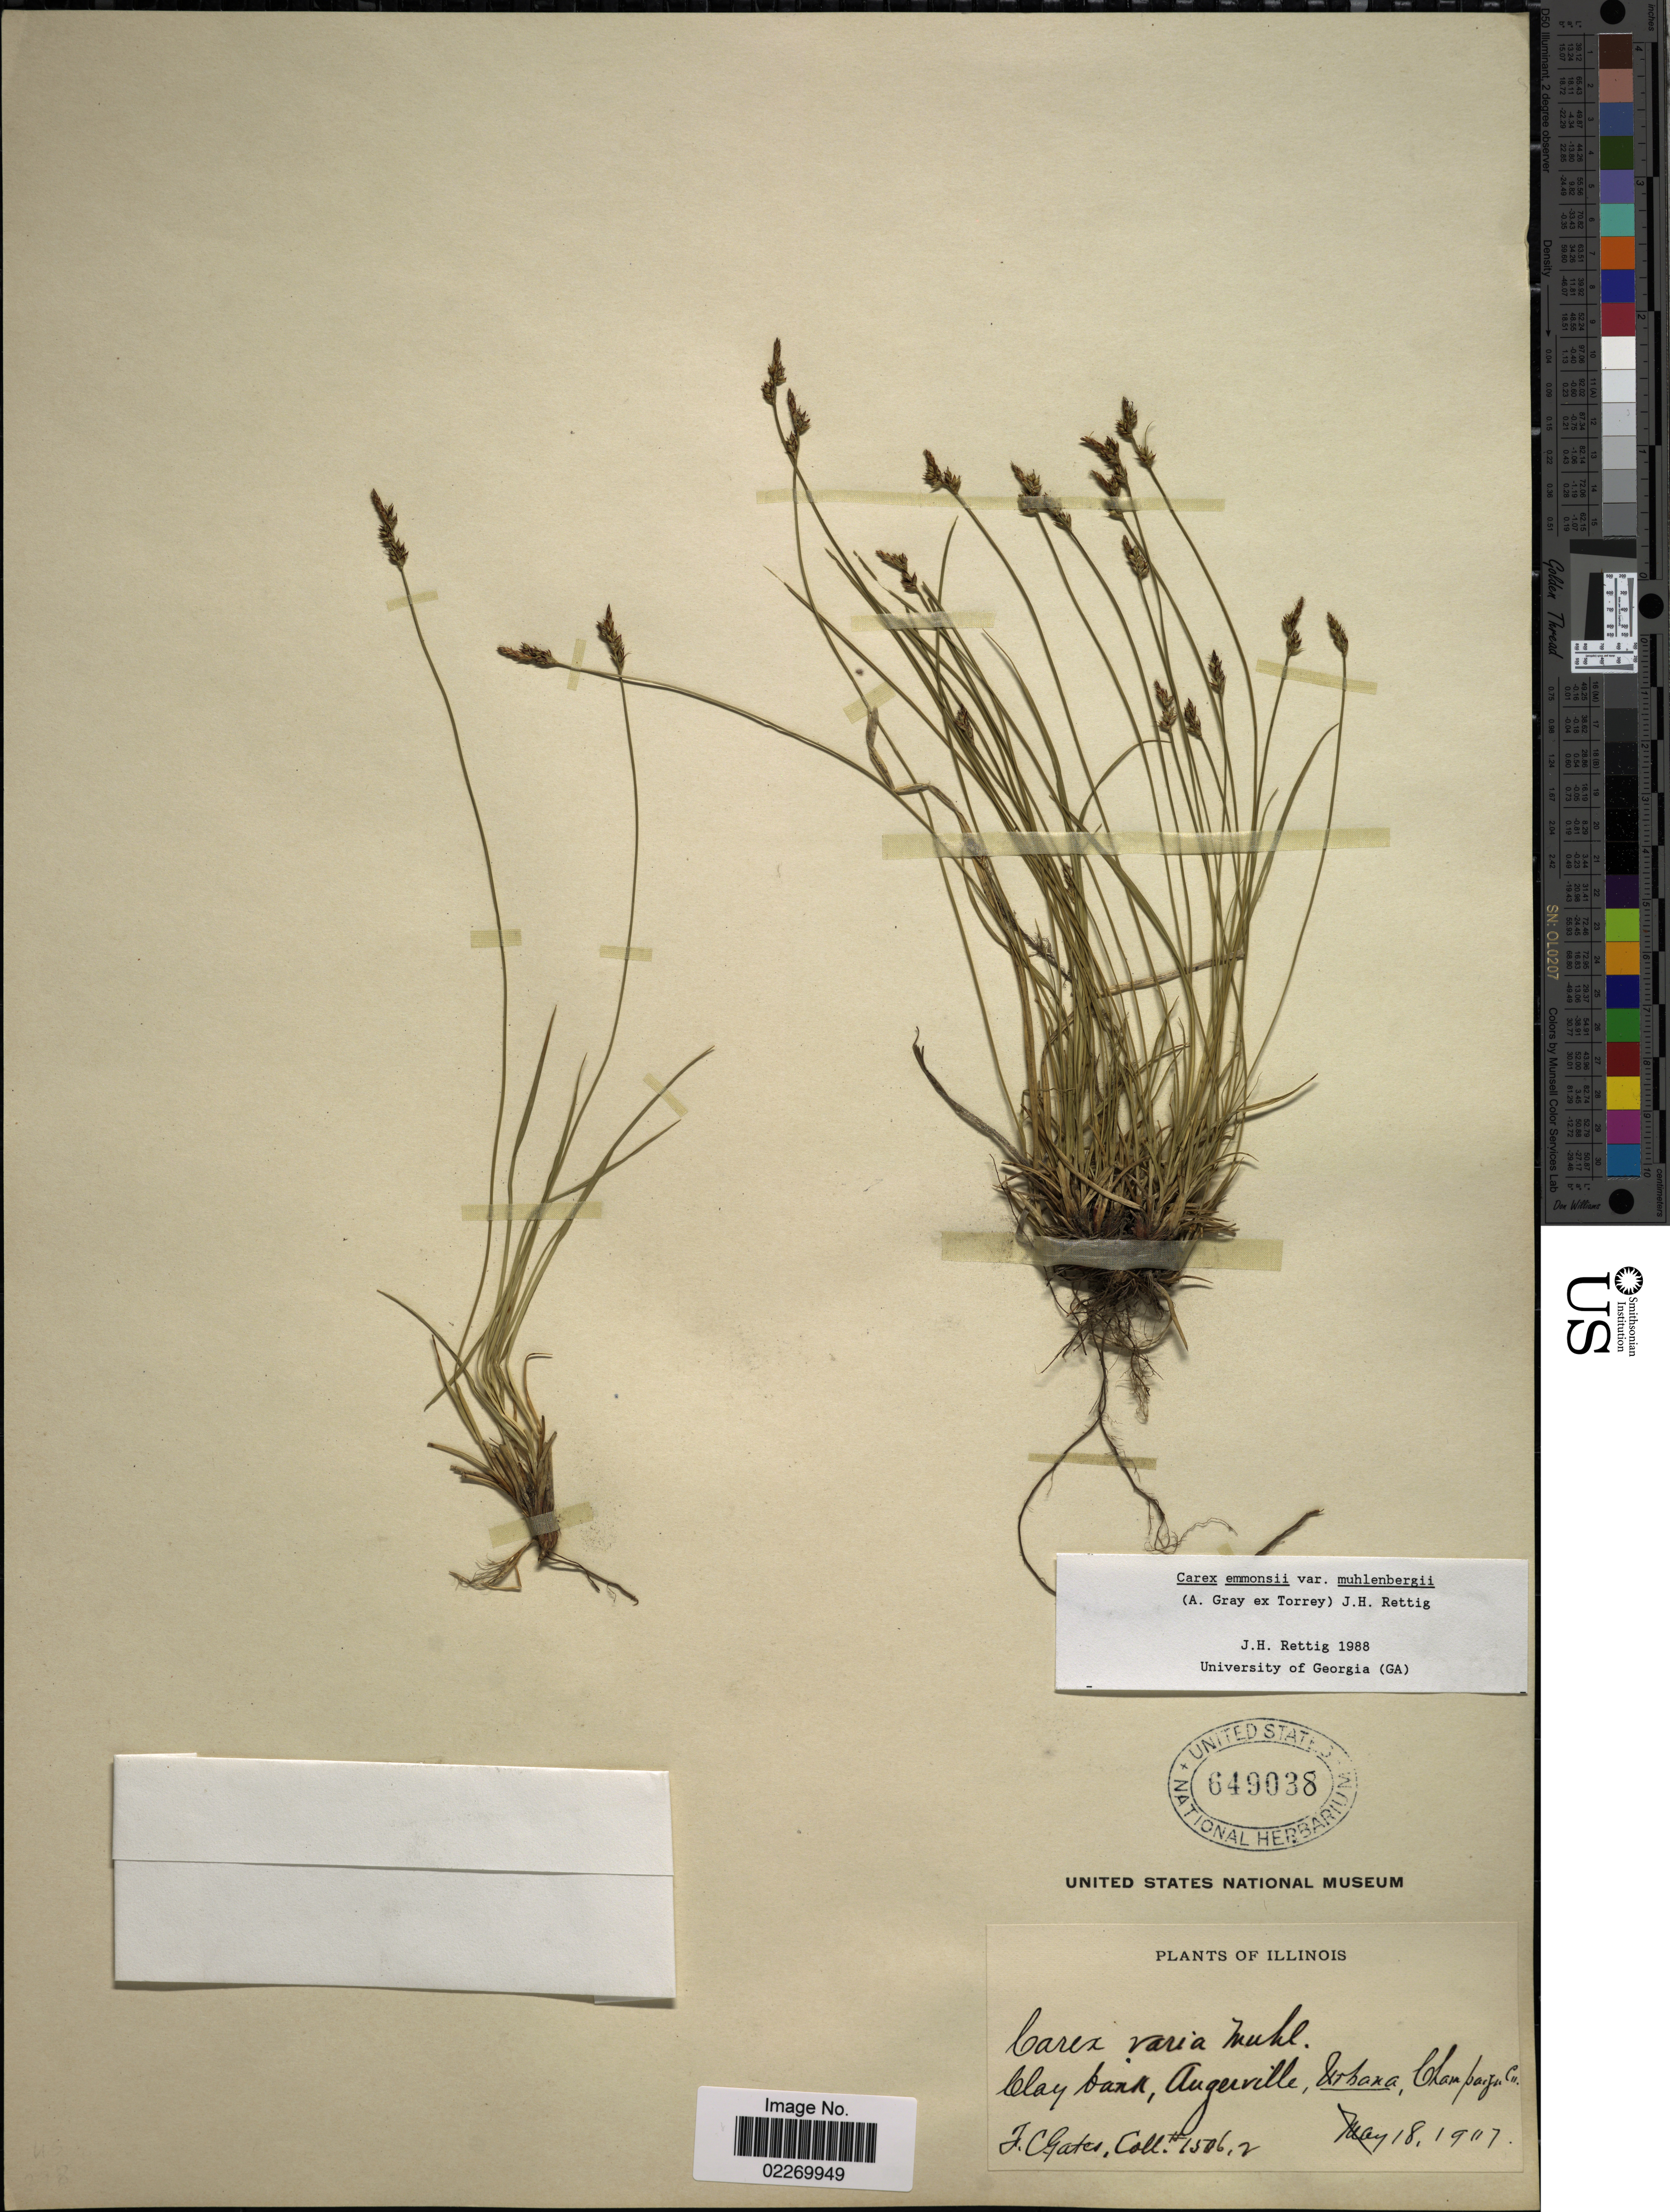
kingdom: Plantae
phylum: Tracheophyta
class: Liliopsida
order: Poales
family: Cyperaceae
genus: Carex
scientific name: Carex albicans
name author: Willd. ex Spreng.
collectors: F. C. Gates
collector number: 15862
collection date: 1907-05-18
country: United States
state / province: Illinois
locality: Clay bank, Augerville, Urbana, Champaign Co.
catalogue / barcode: US 649038